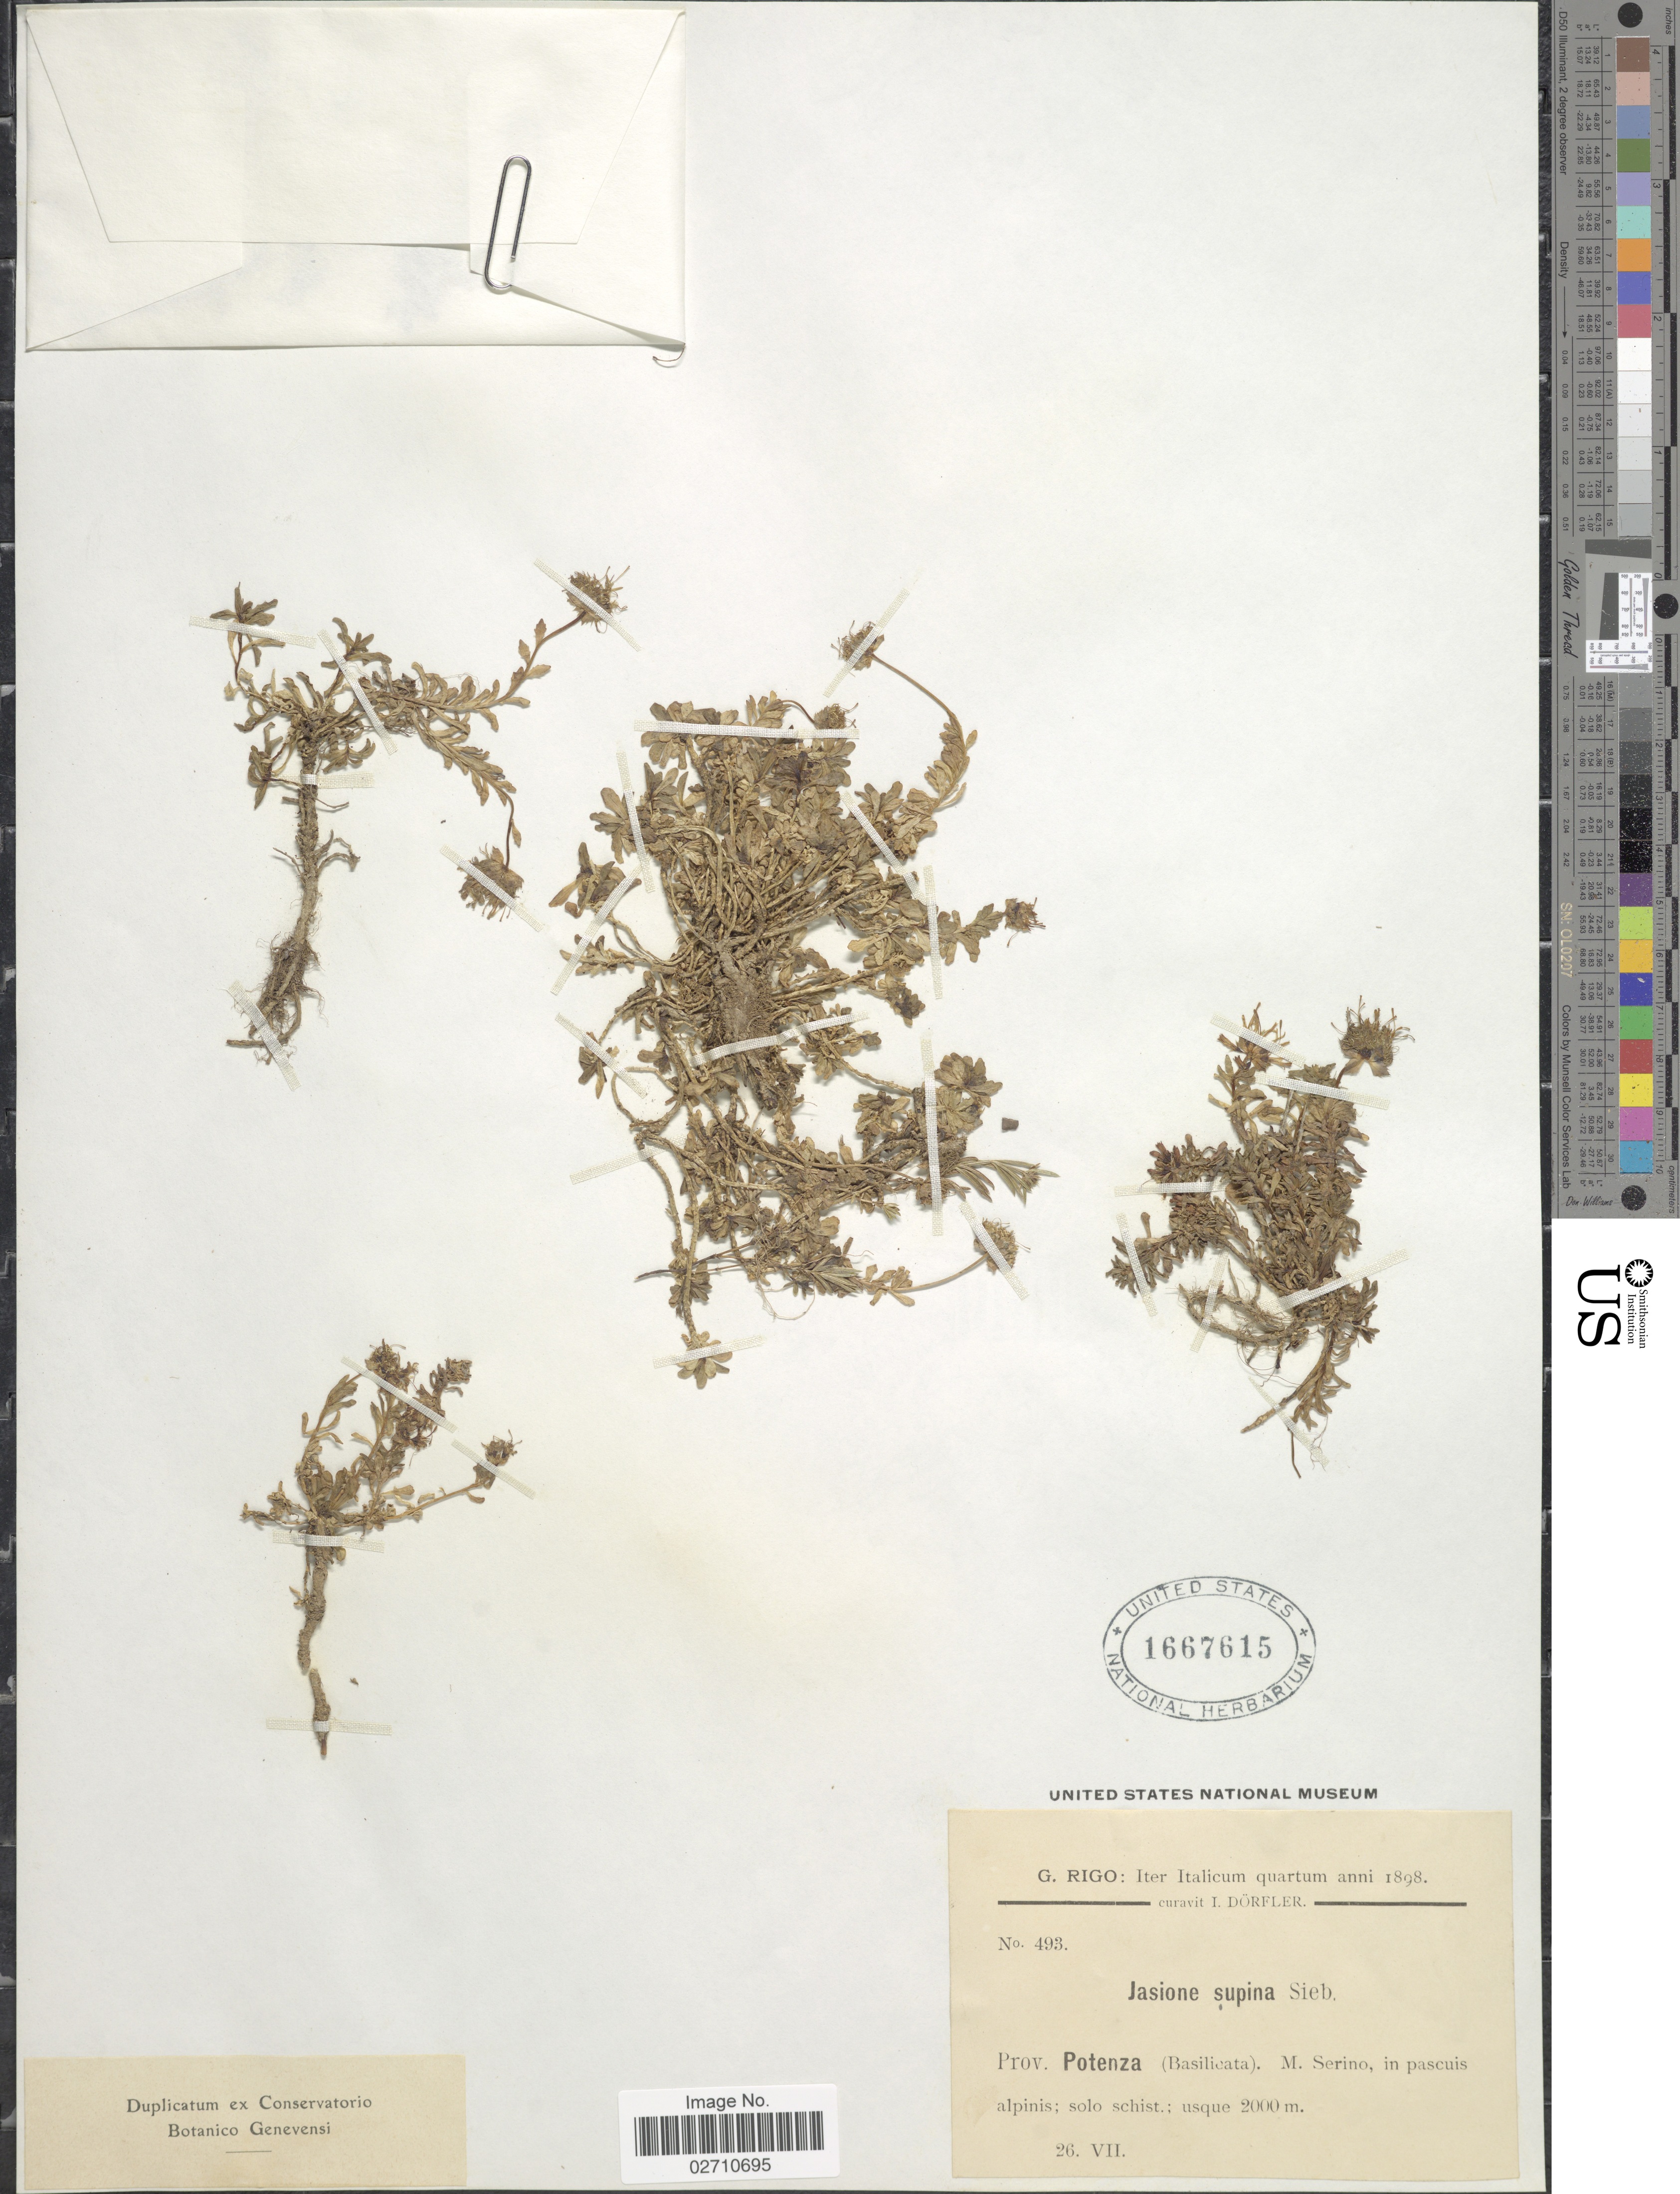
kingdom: Plantae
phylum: Tracheophyta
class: Magnoliopsida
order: Asterales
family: Campanulaceae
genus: Jasione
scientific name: Jasione supina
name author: Sieber ex Spreng.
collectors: G. Rigo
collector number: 493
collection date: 1898-07-26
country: Italy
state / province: Basilicata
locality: Italicum quartum, Prov. Potenza (Basilicata). M. Serino, in pascuis alpinis; solo schist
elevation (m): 2000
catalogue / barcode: US 1667615